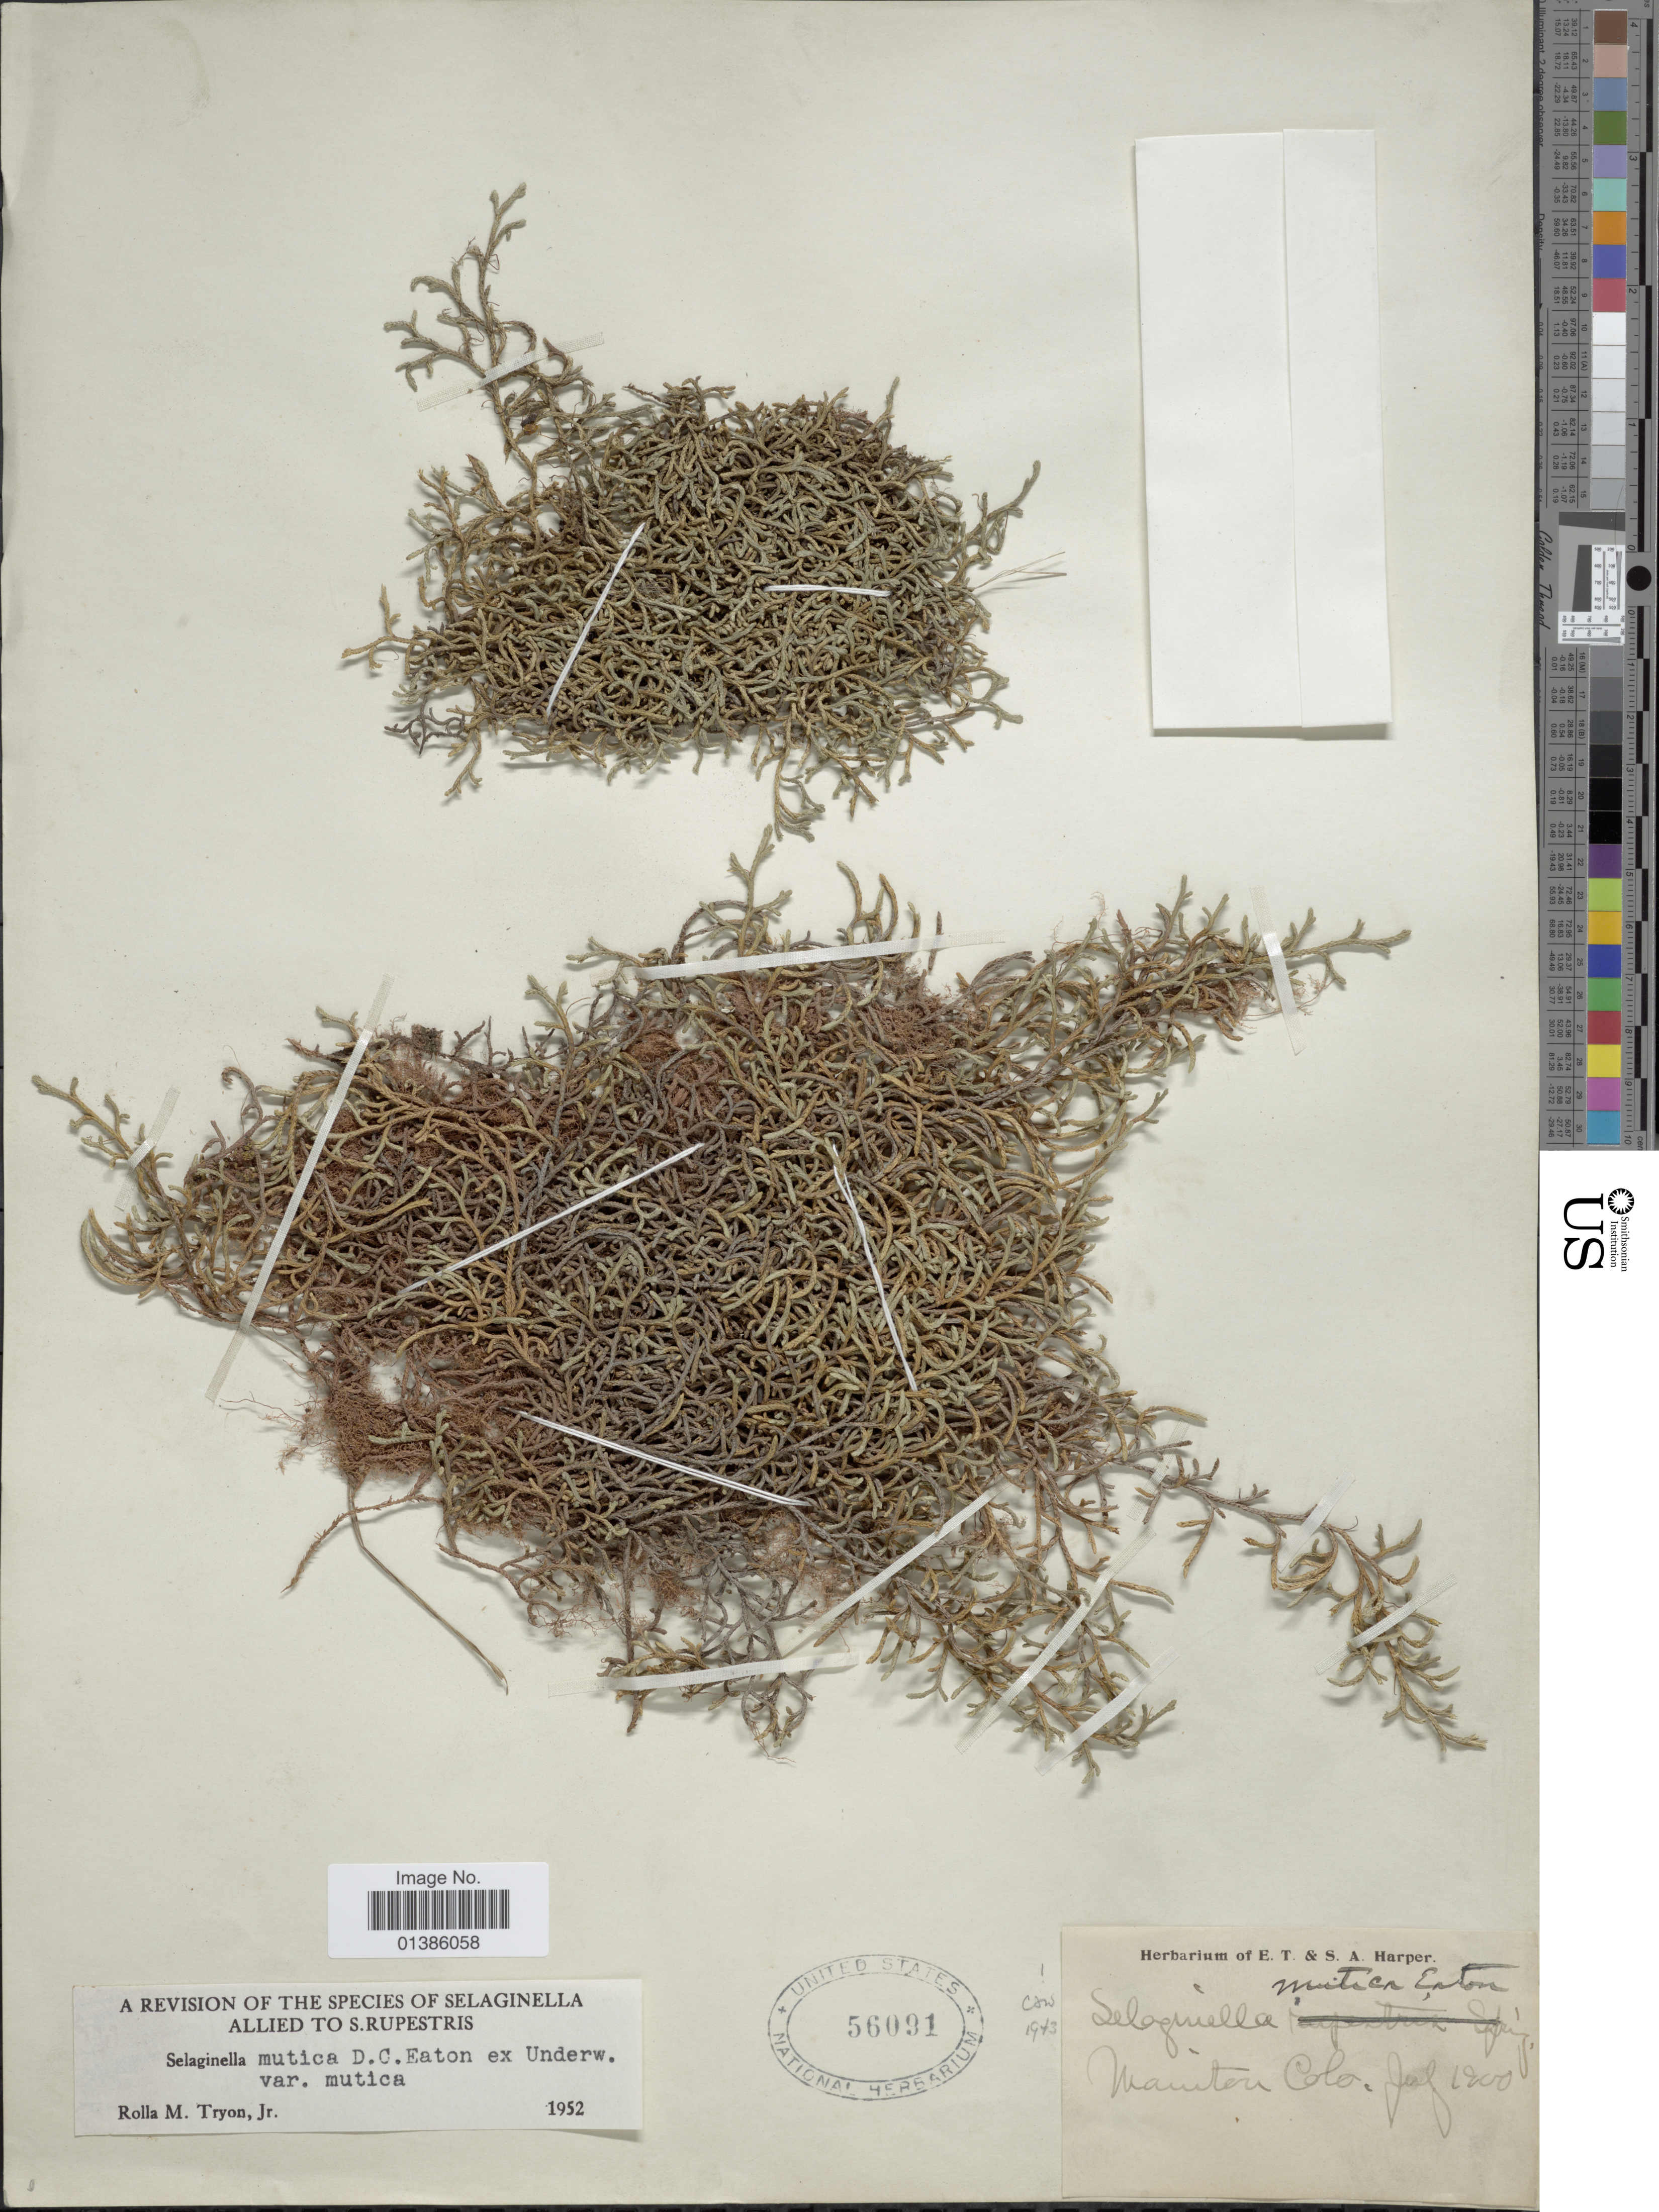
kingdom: Plantae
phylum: Tracheophyta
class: Lycopodiopsida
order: Selaginellales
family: Selaginellaceae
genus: Selaginella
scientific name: Selaginella mutica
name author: D.C. Eaton in Underw.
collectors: E. T. Harper & S. A. Harper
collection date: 1900-07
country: United States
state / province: Colorado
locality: Manitou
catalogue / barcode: US 56091